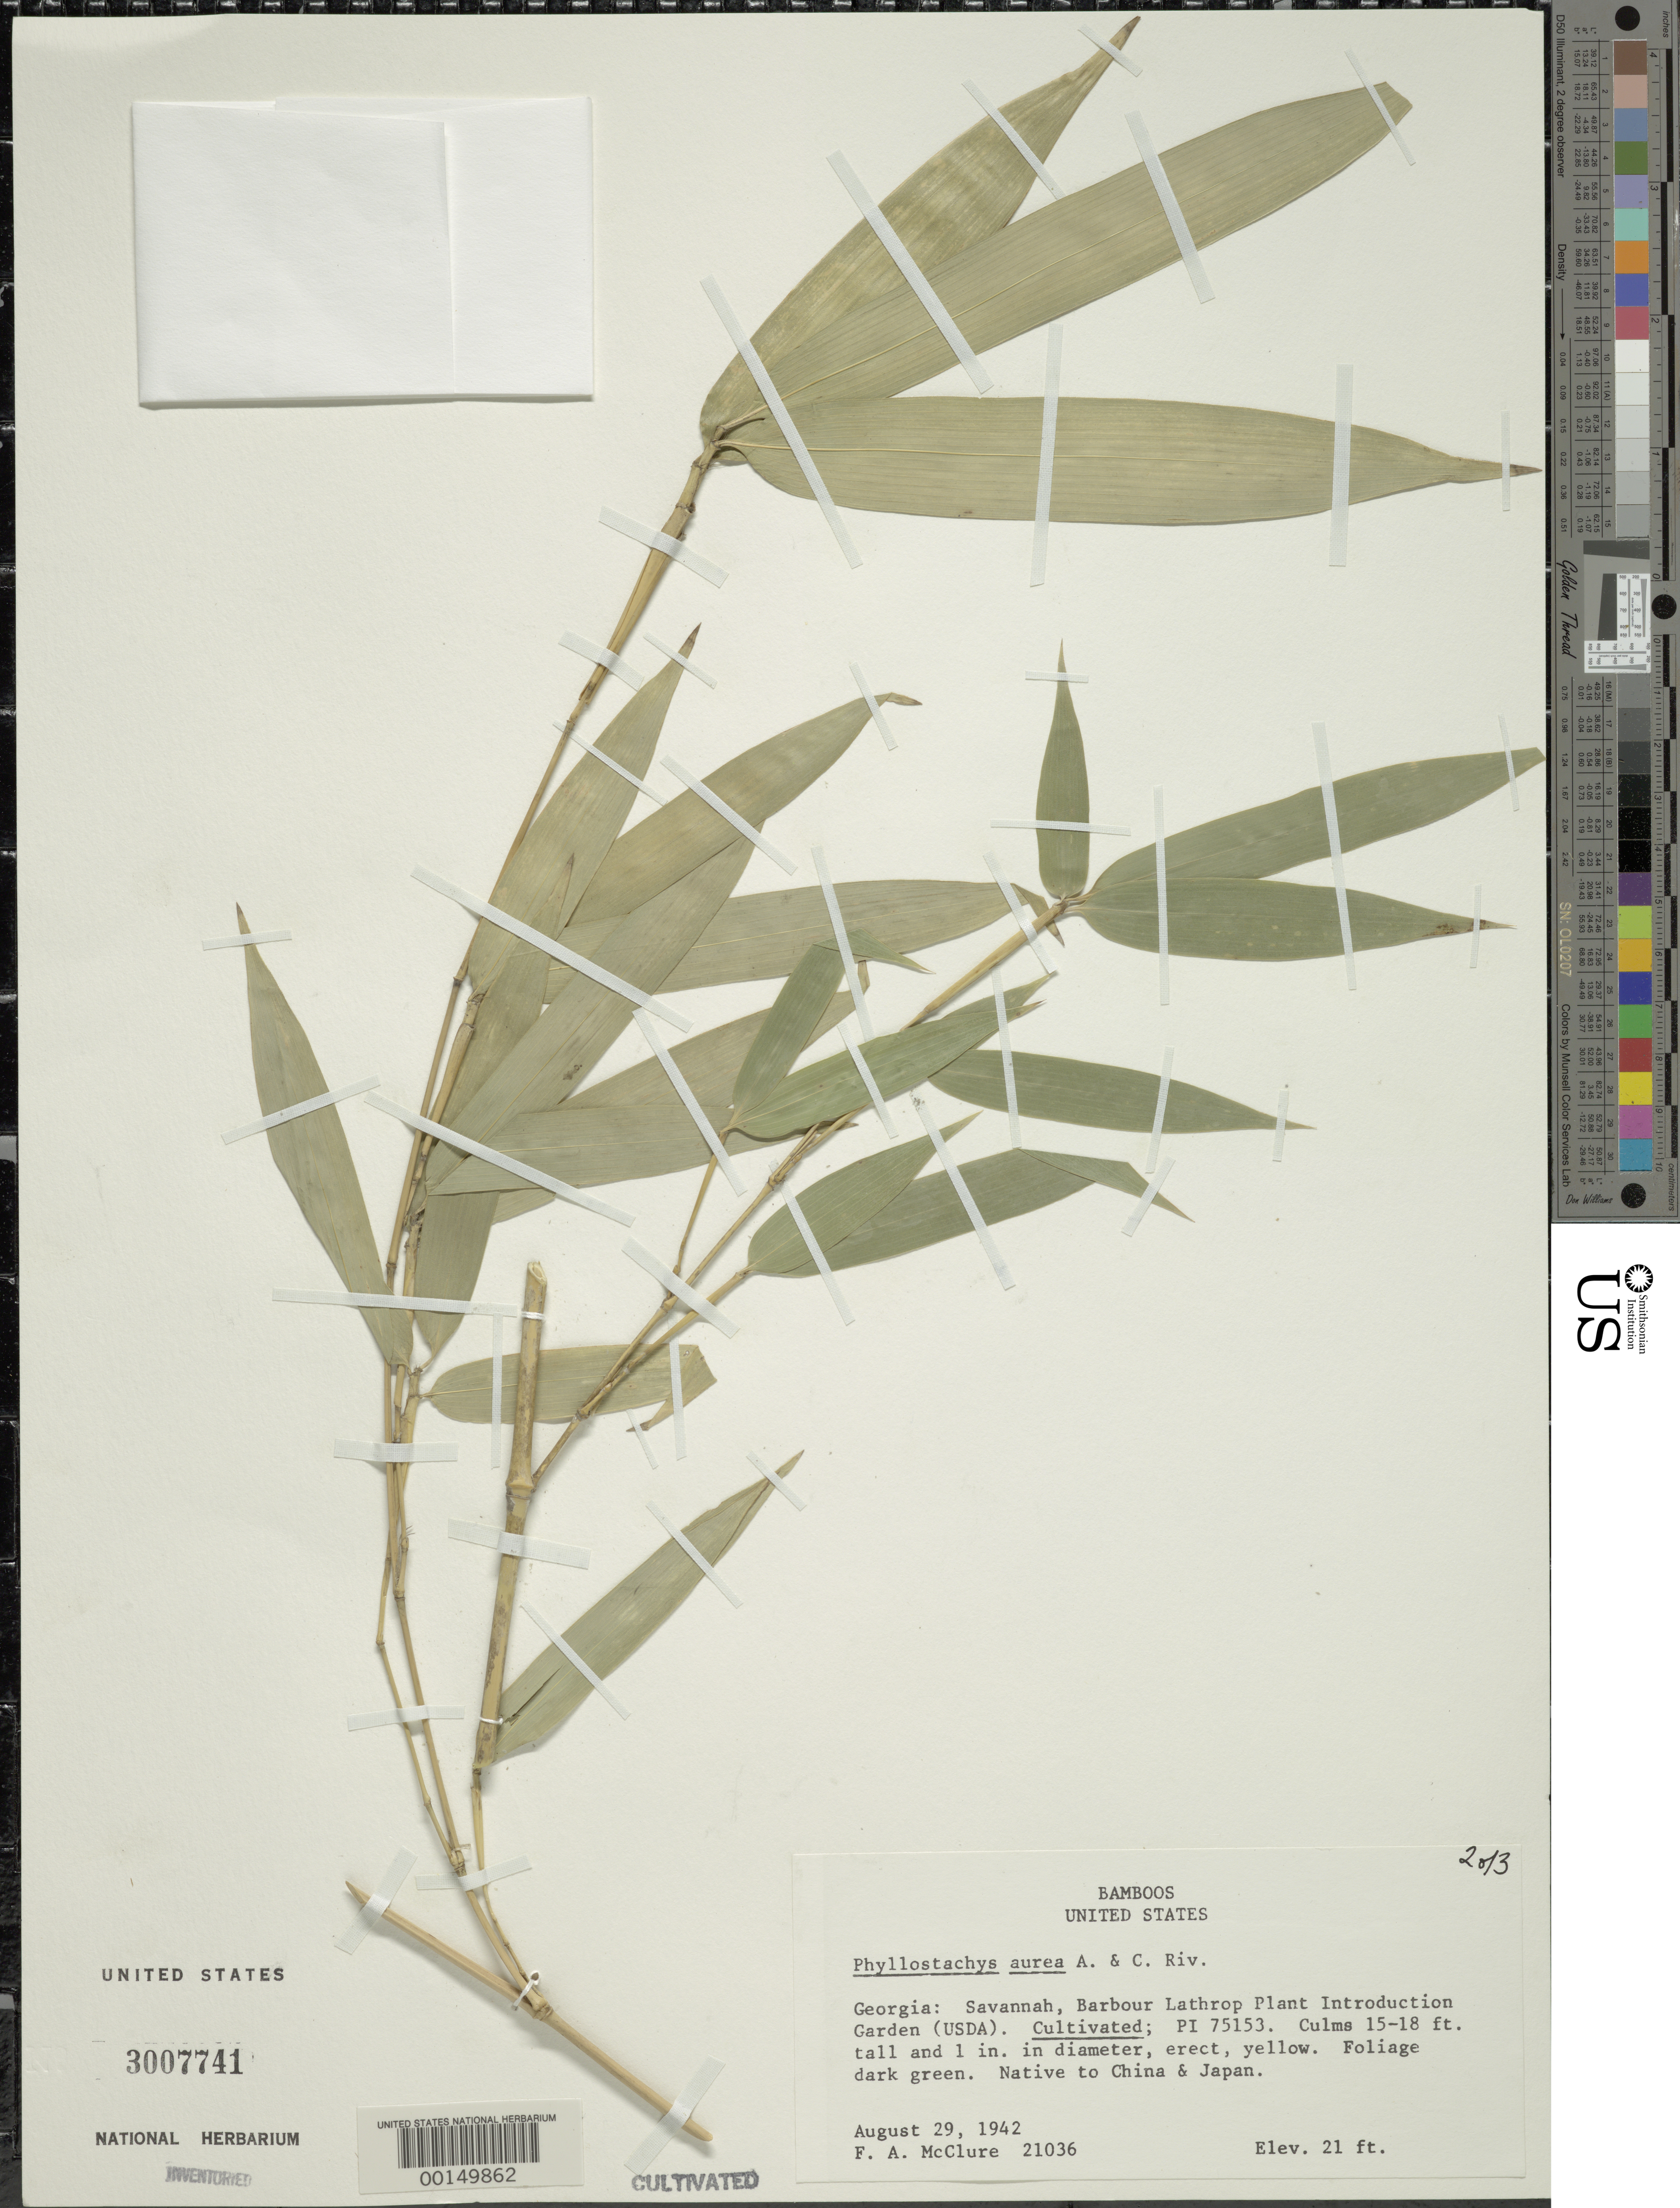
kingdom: Plantae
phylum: Tracheophyta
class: Liliopsida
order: Poales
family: Poaceae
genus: Phyllostachys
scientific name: Phyllostachys aurea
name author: Rivière & C. Rivière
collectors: F. A. McClure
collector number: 21036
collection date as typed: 29 Aug 1942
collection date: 1942-08-29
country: United States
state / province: Georgia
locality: Savannah, barbour lathrop plant intro, garden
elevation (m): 6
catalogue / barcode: US 3007741